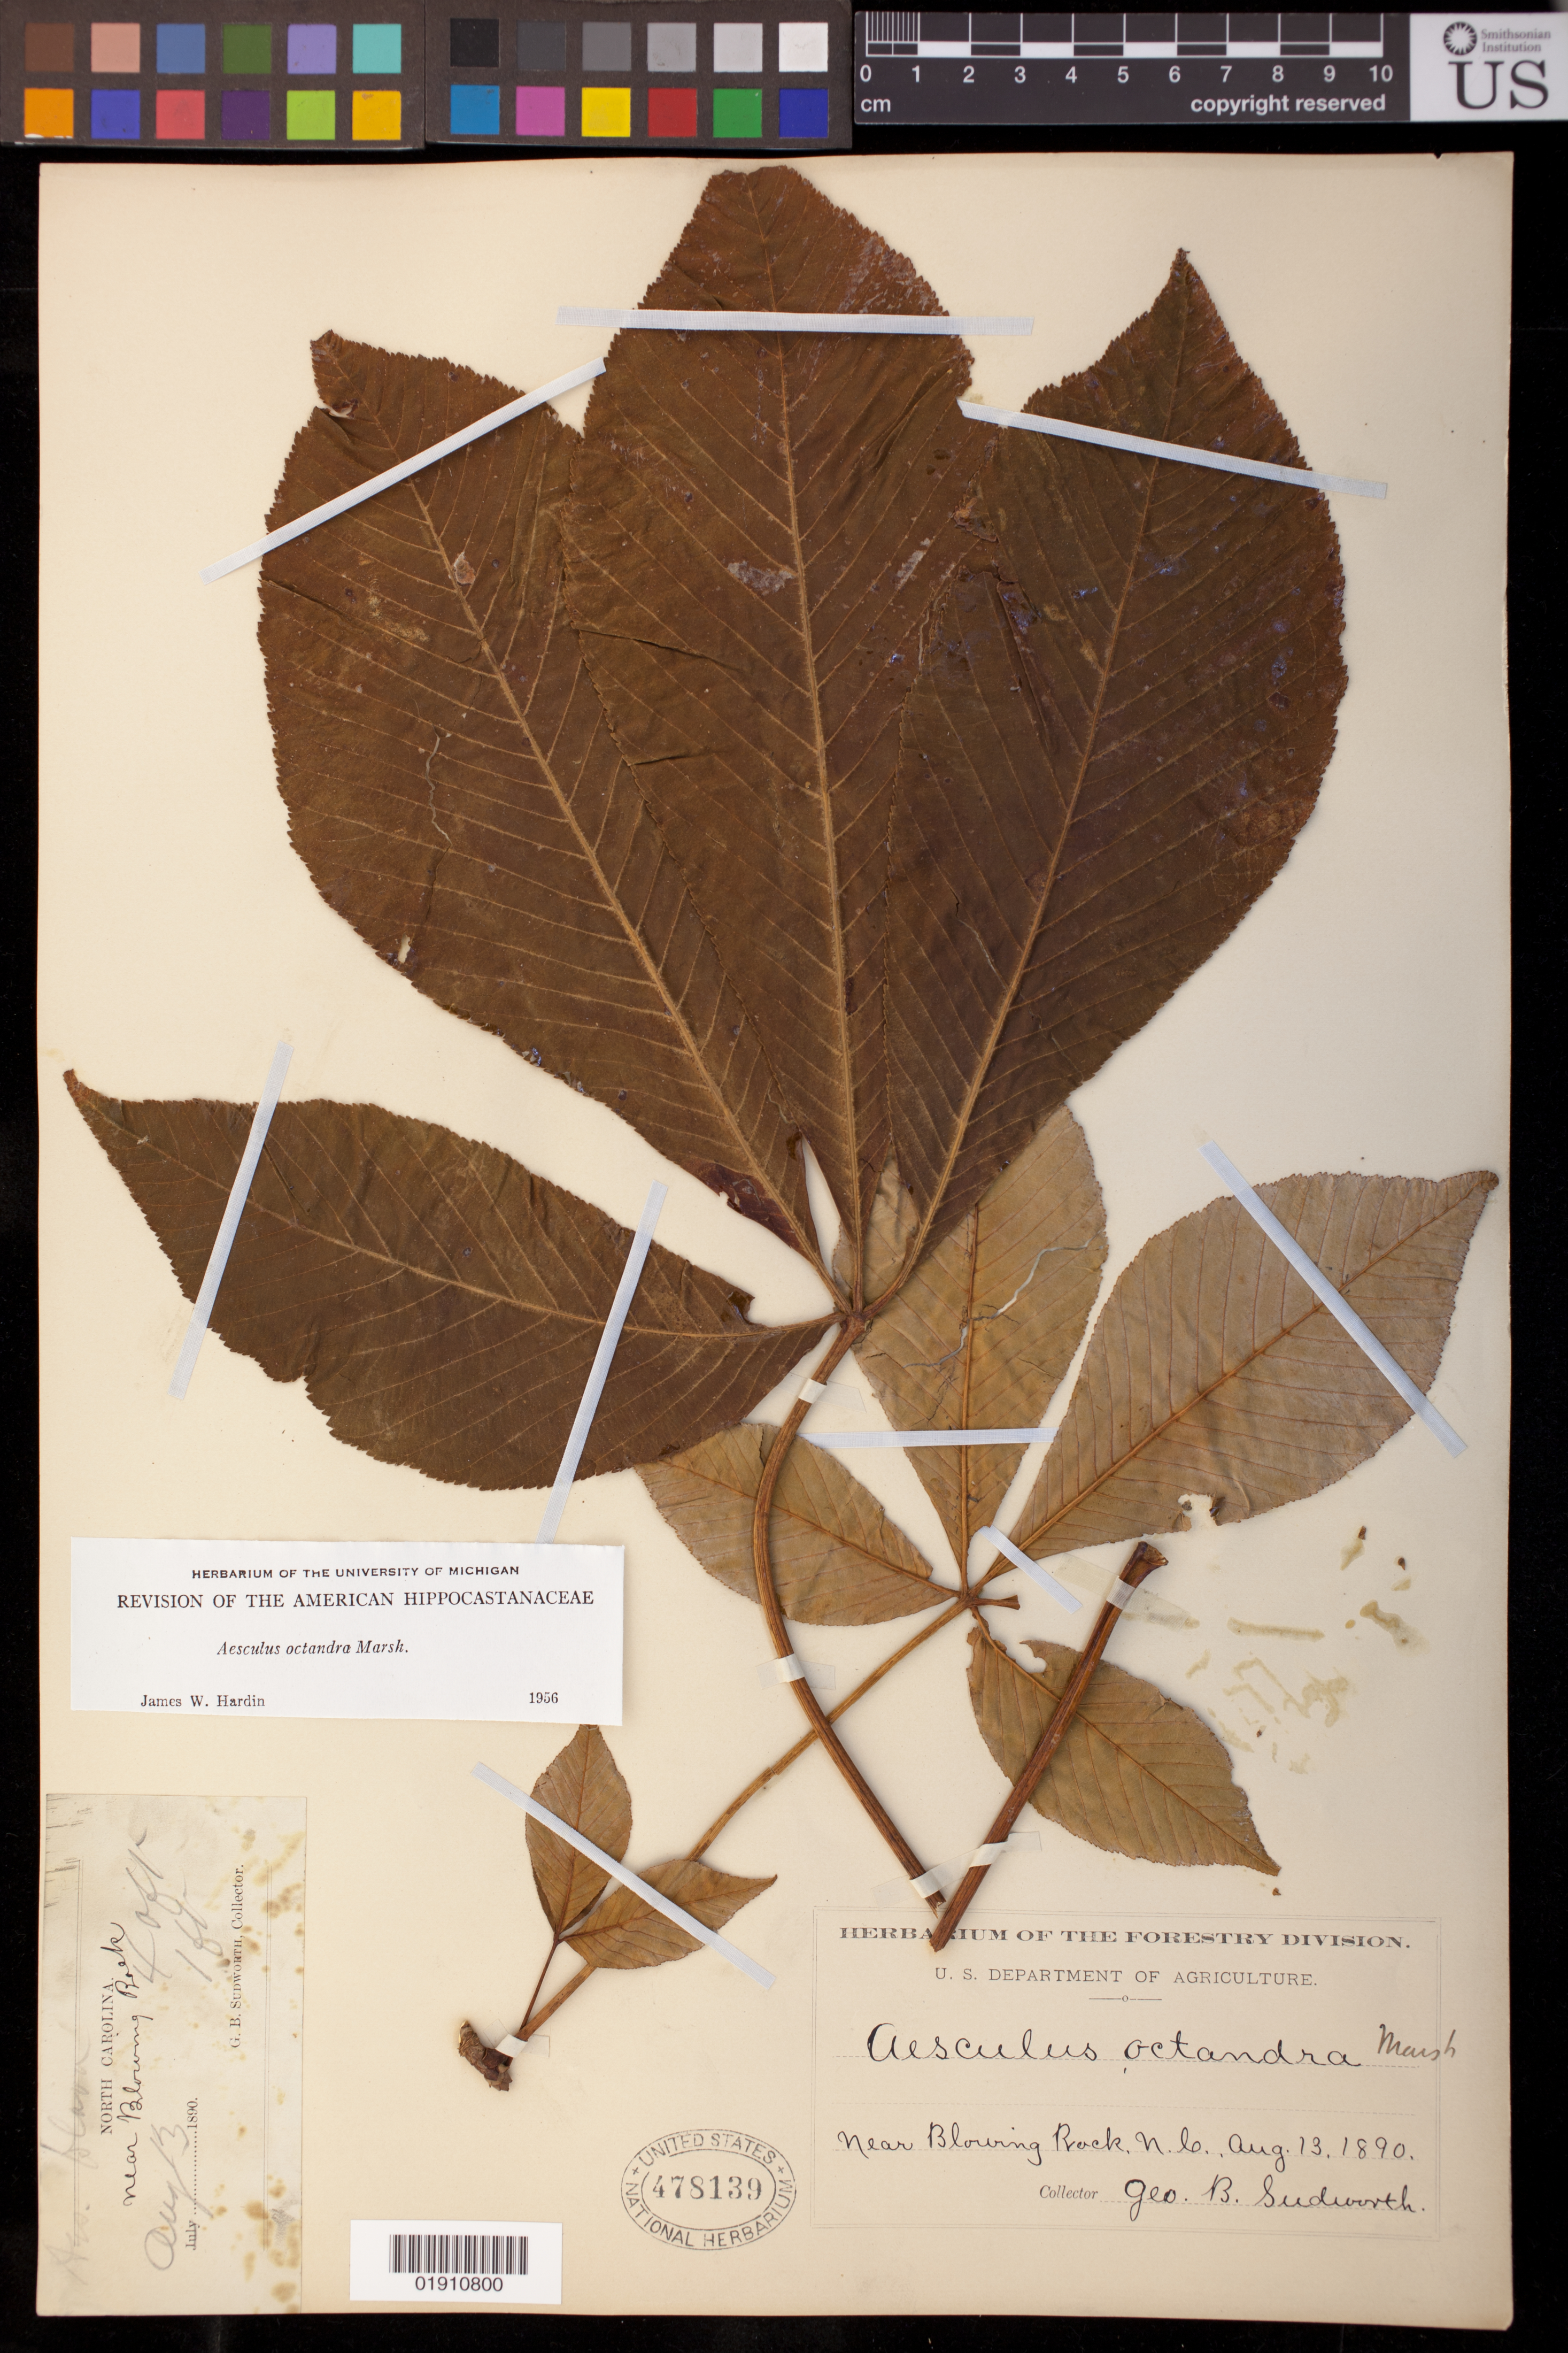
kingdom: Plantae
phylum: Tracheophyta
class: Magnoliopsida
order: Sapindales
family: Sapindaceae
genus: Aesculus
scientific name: Aesculus octandra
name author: Marshall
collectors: G. B. Sudworth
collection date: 1890-08-13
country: United States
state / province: North Carolina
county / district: Watauga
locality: Near Blowing Rock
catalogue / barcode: US 478139